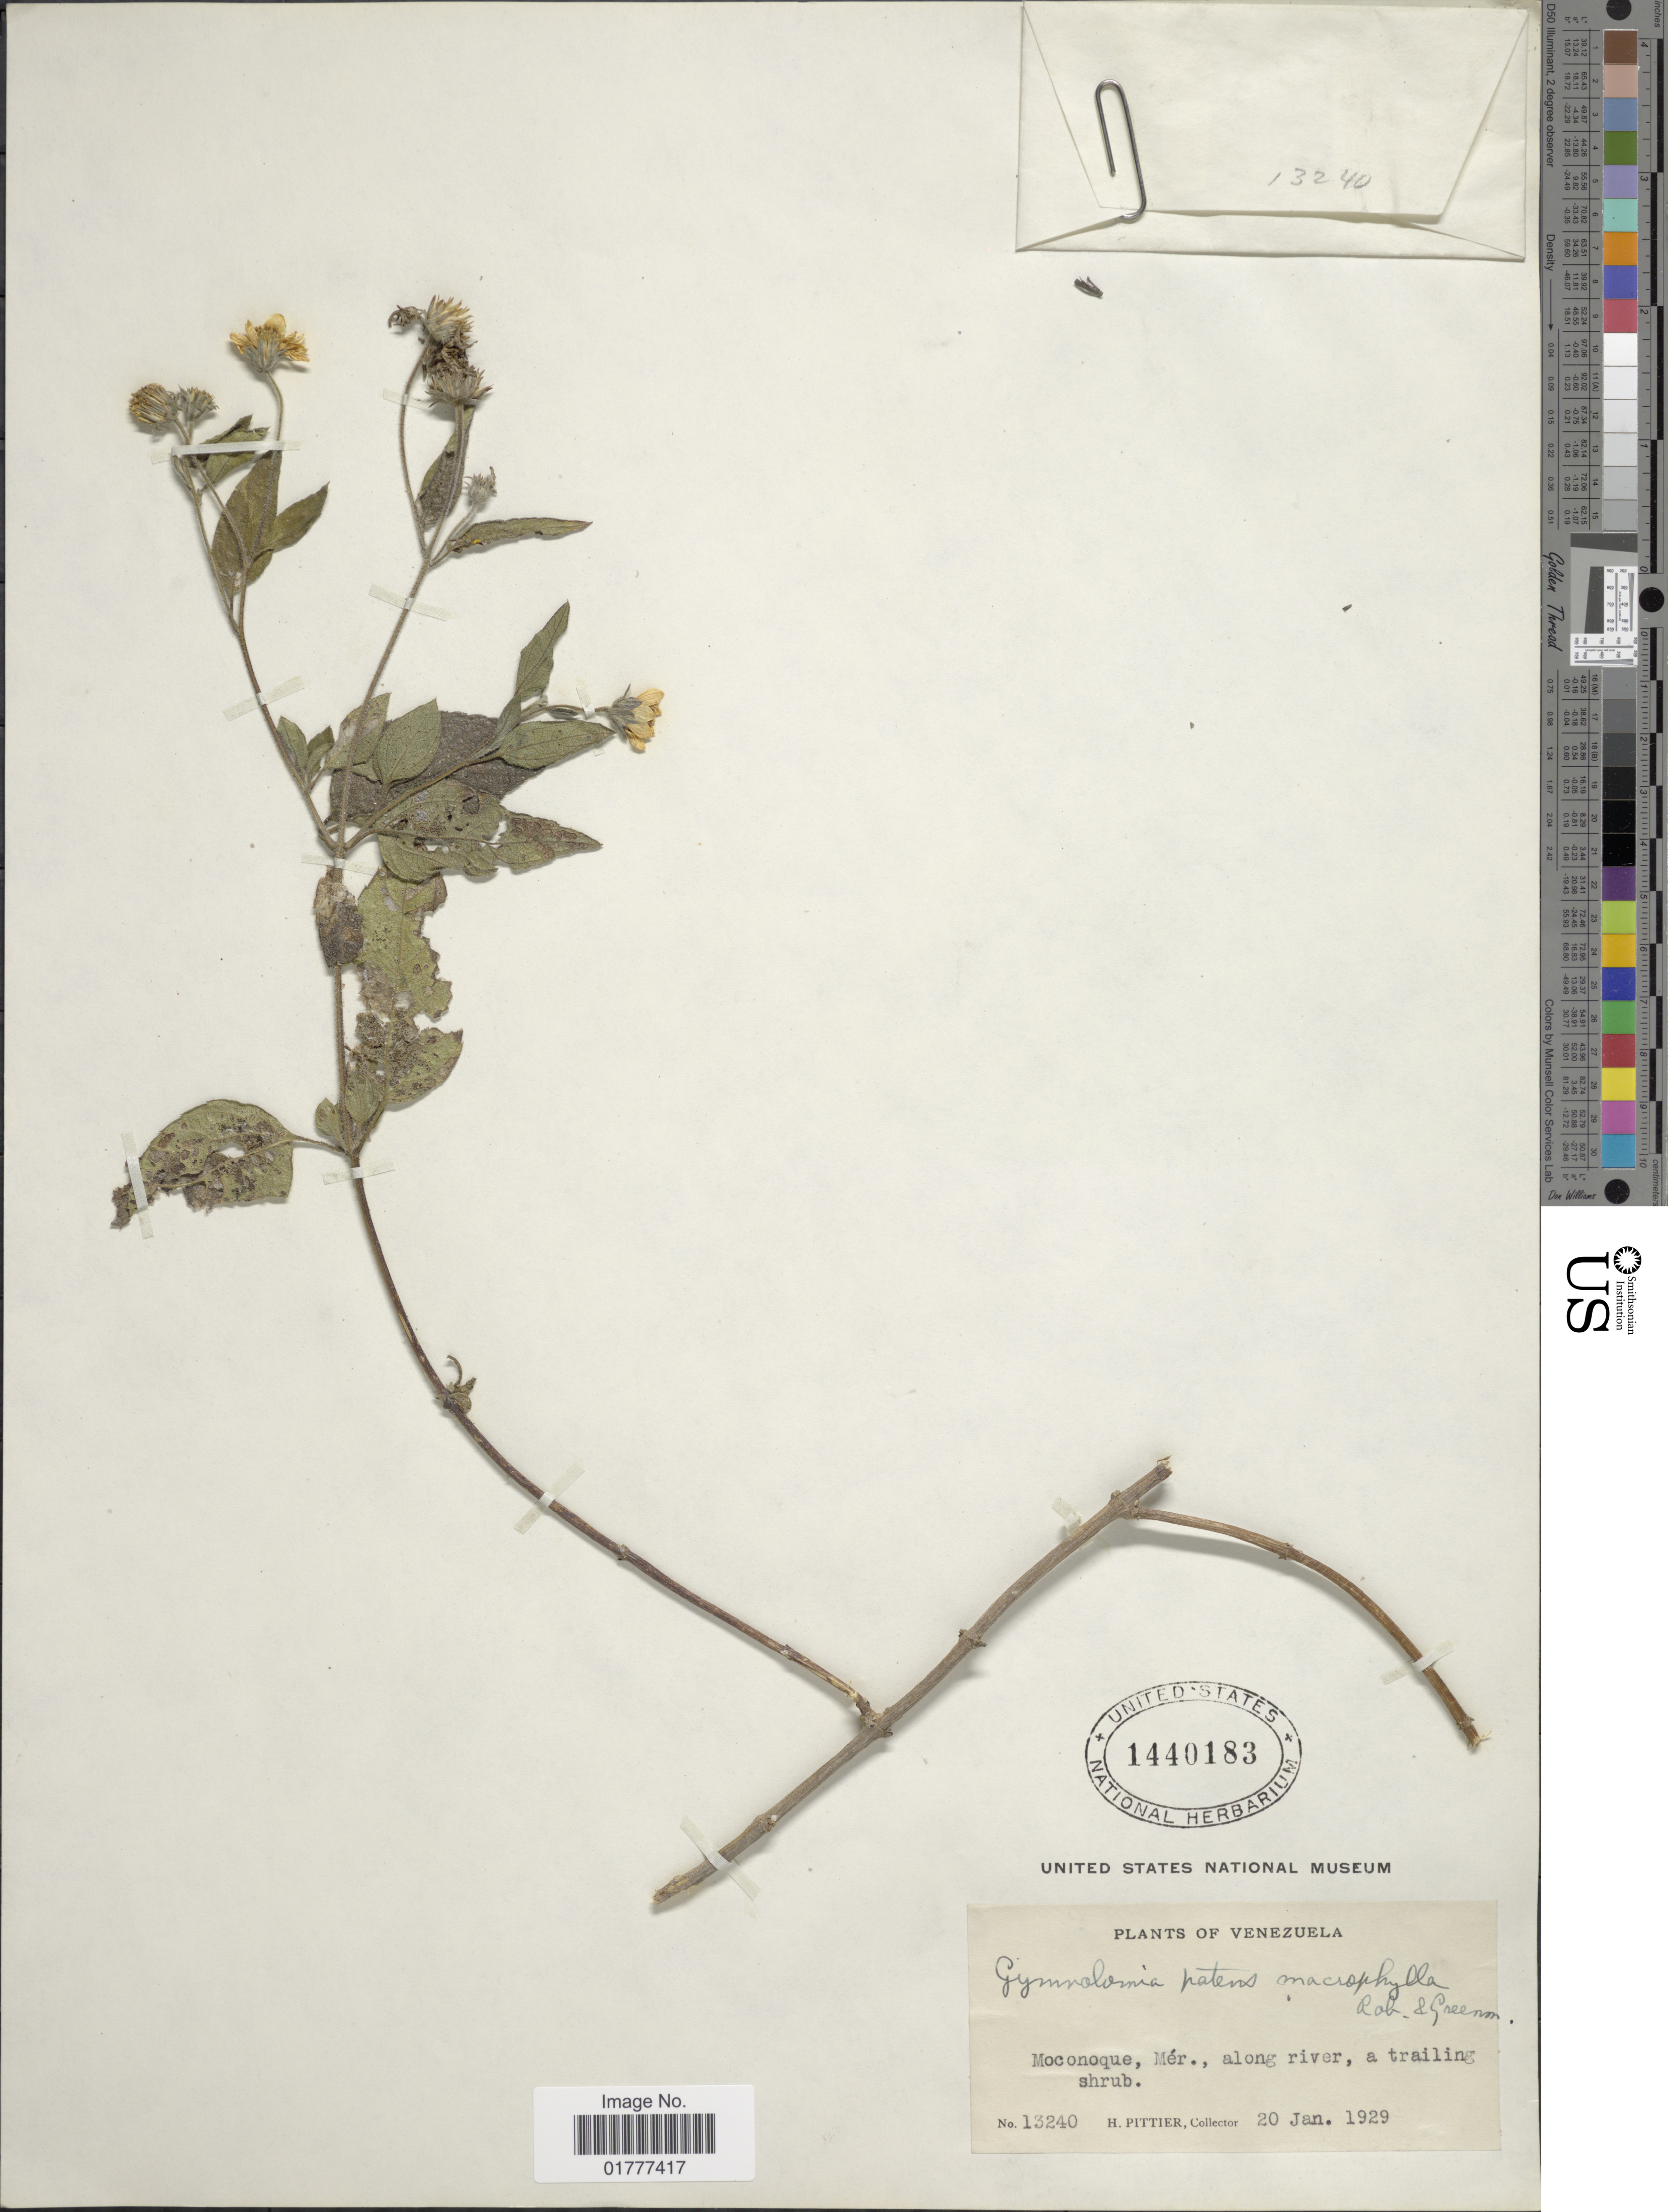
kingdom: Plantae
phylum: Tracheophyta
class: Magnoliopsida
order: Asterales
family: Asteraceae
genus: Hymenostephium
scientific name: Hymenostephium microcephalum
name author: (Less.) S.F. Blake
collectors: H. F. Pittier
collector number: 13240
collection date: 1929-01-20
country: Venezuela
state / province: Mérida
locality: Moconoque, along river, a trailing shrub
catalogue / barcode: US 1440183